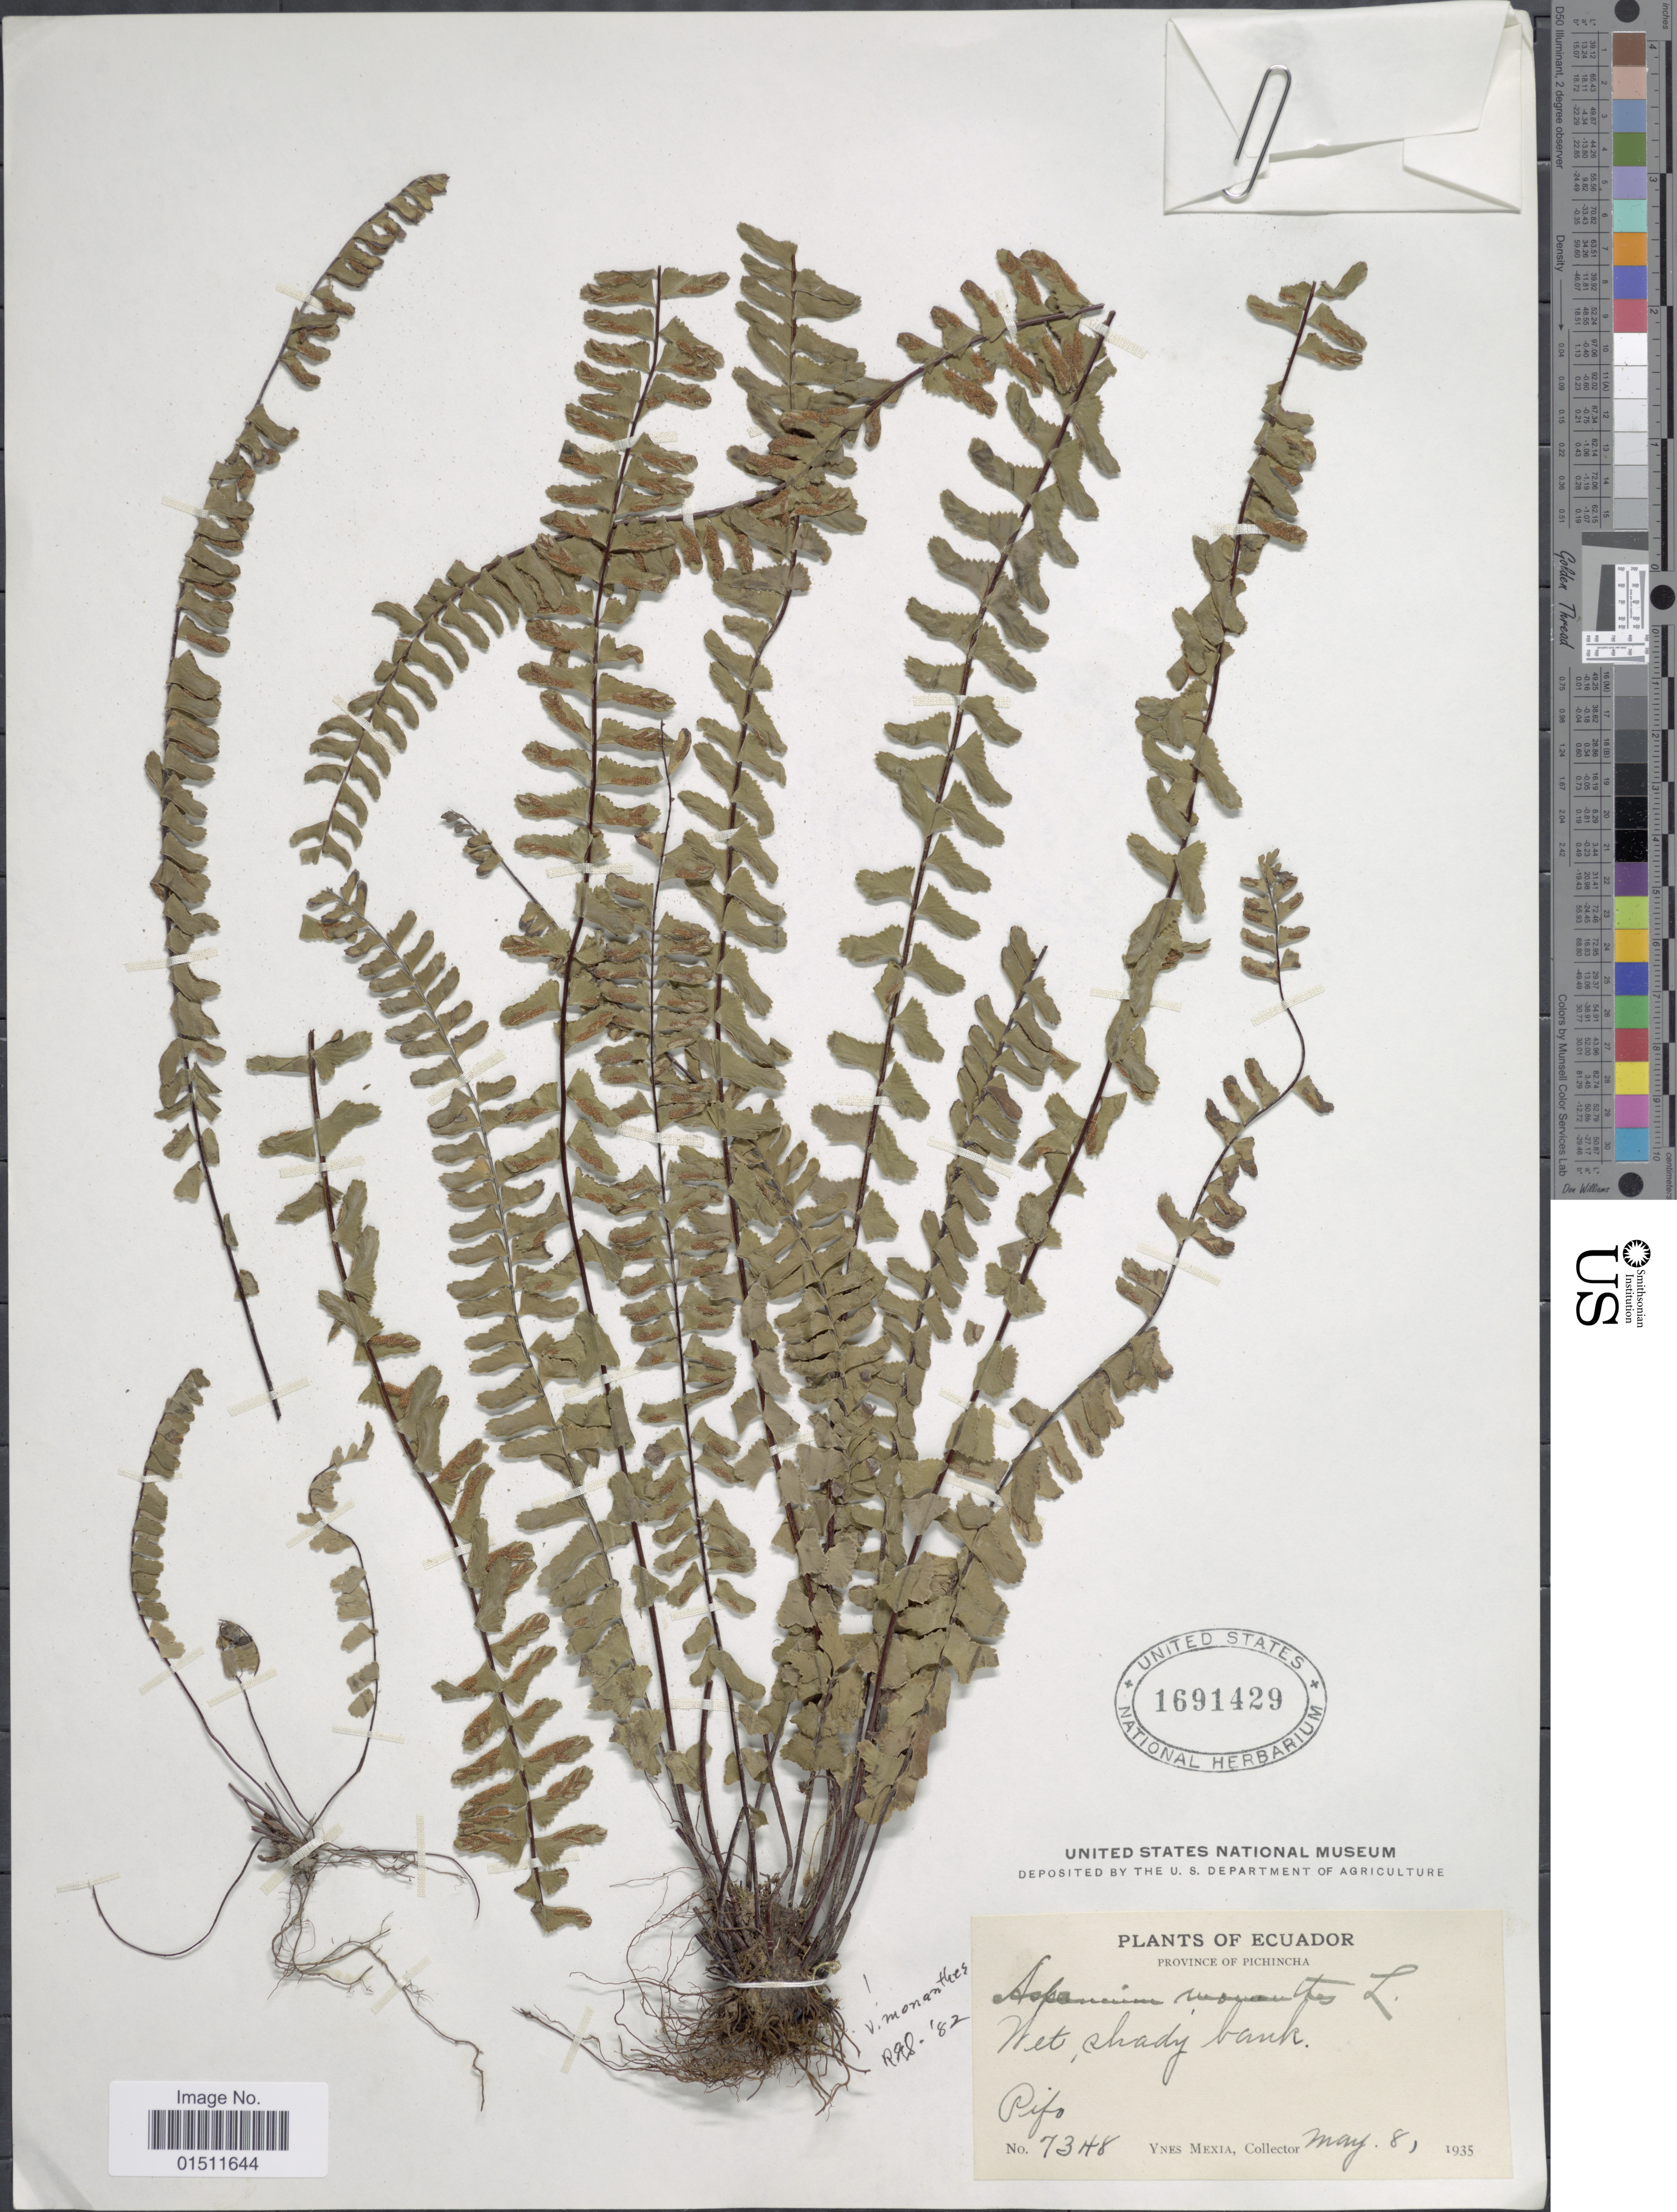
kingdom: Plantae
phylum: Tracheophyta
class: Polypodiopsida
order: Polypodiales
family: Aspleniaceae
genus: Asplenium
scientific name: Asplenium monanthes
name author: L.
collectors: Y. Mexia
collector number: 7348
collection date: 1935-05-08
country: Ecuador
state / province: Pichincha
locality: Province of Pichincha, Pifo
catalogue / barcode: US 1691429